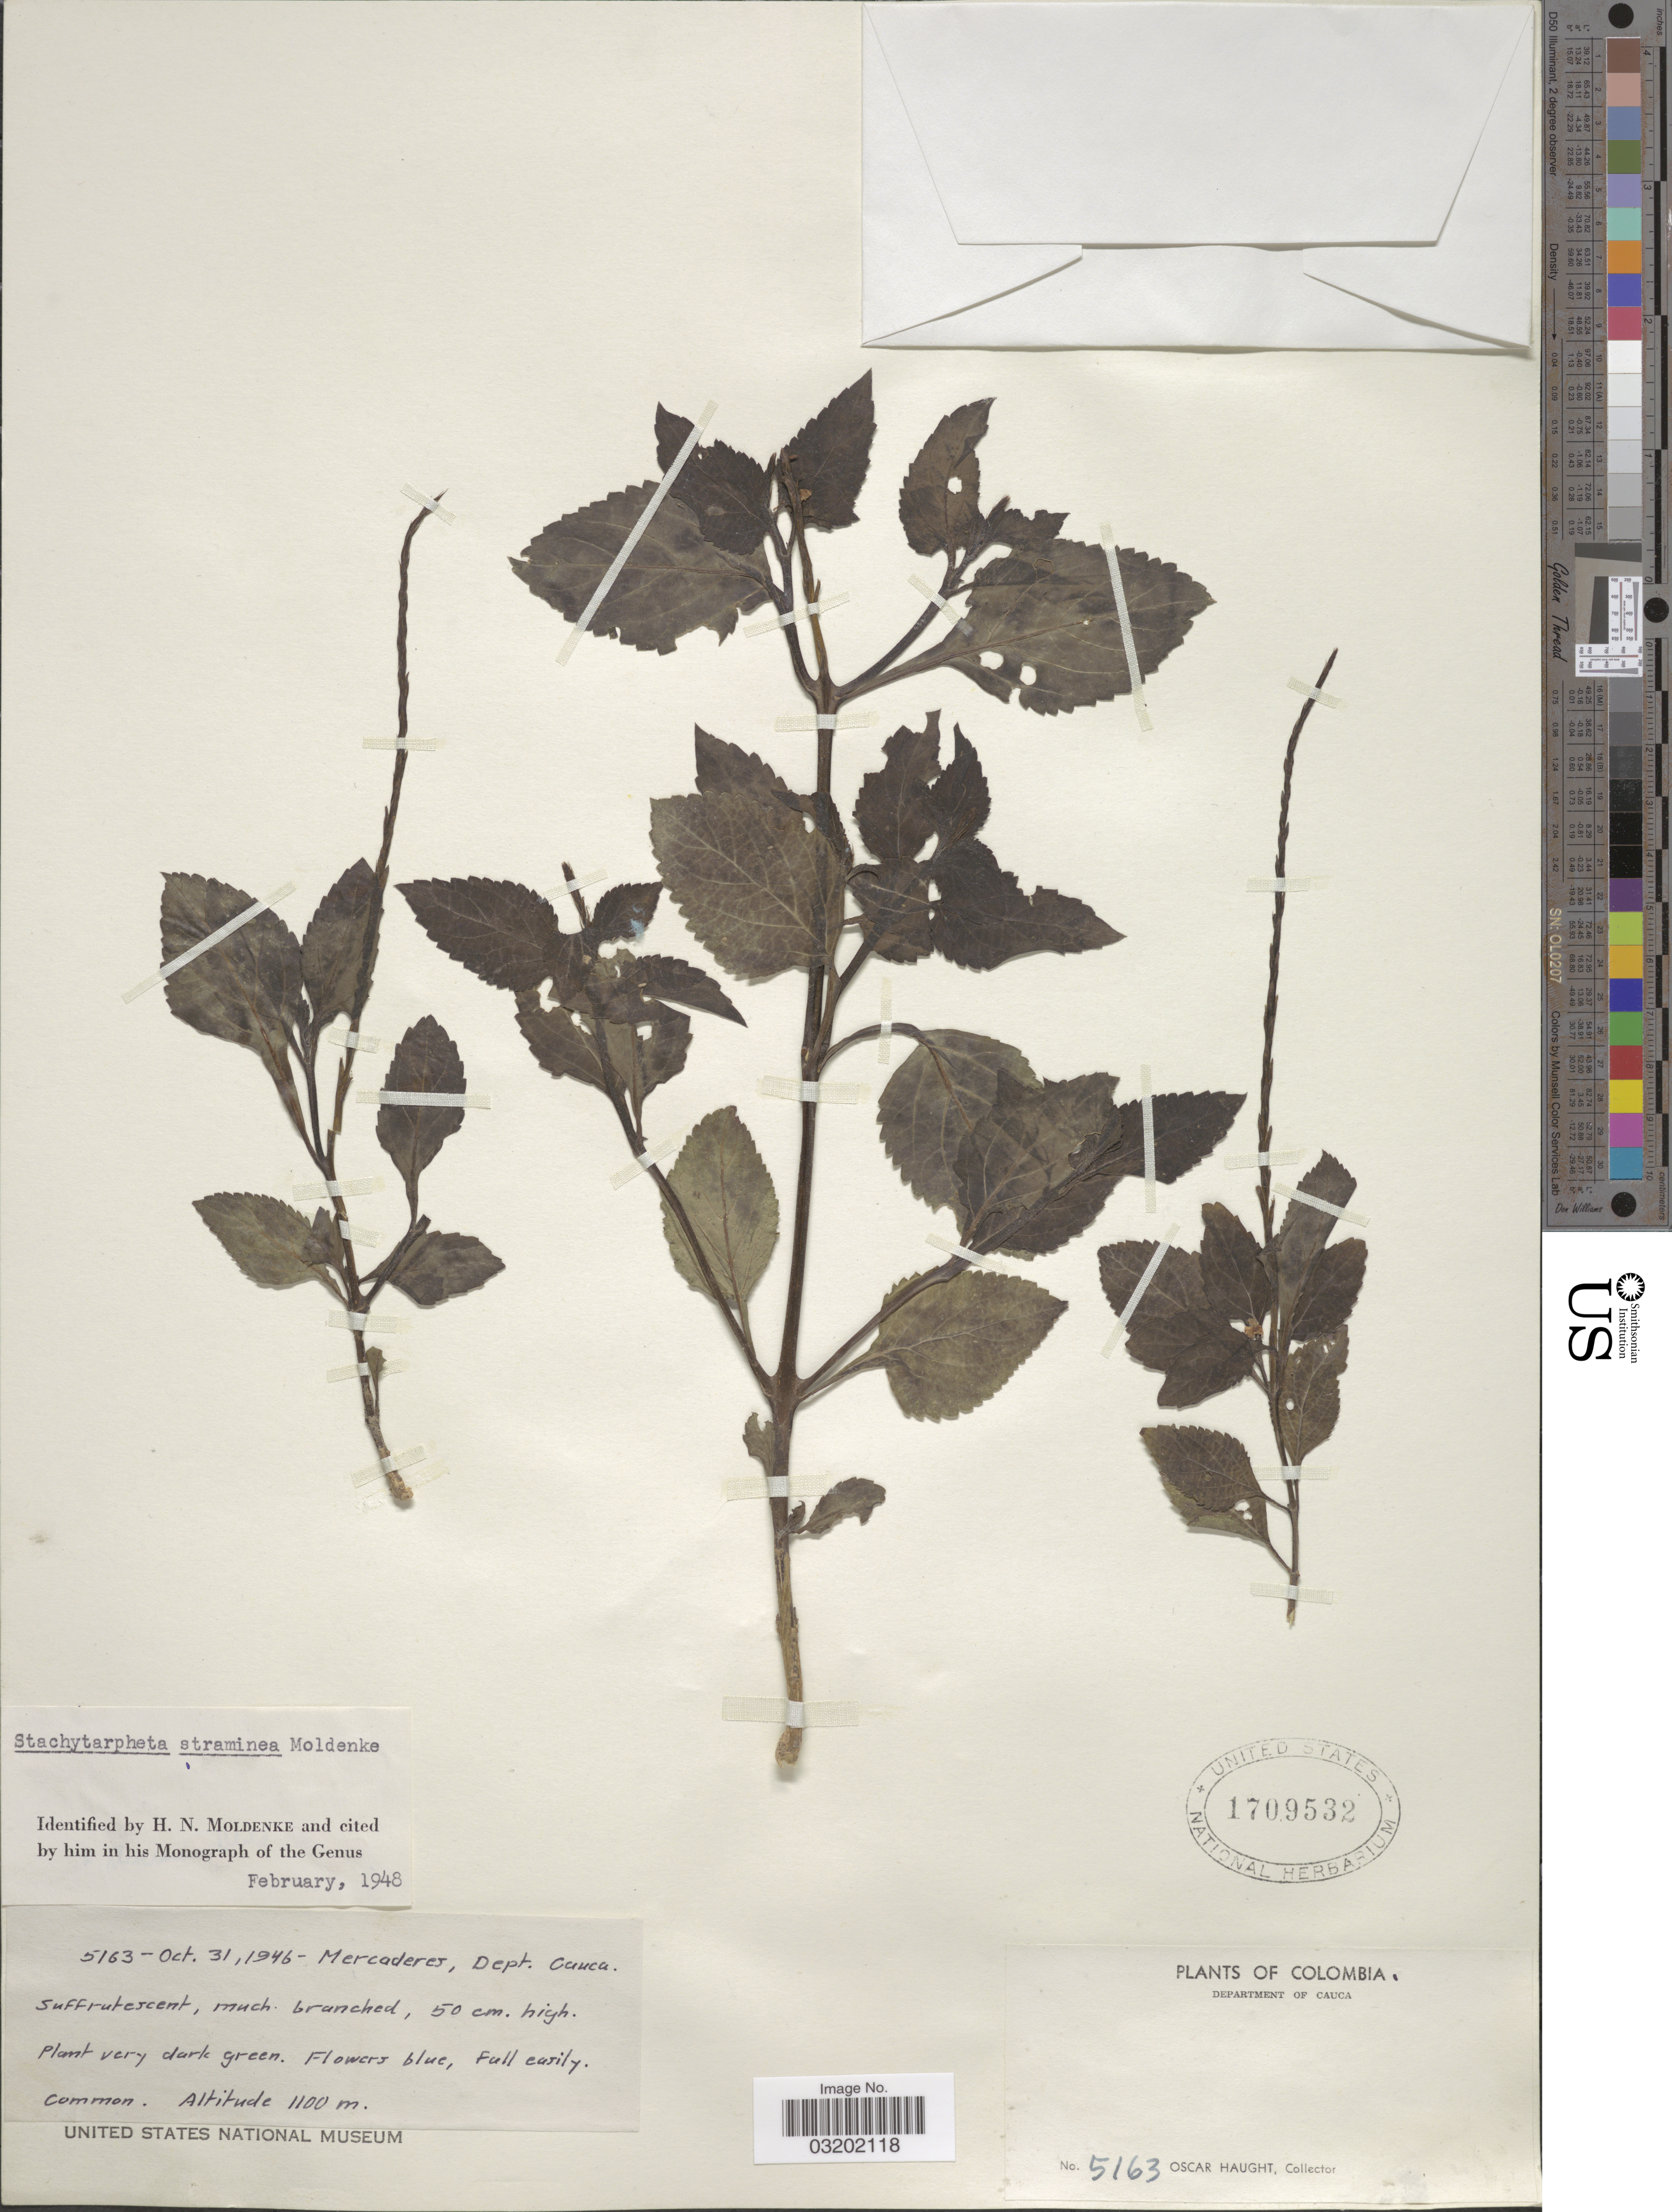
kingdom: Plantae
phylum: Tracheophyta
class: Magnoliopsida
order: Lamiales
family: Verbenaceae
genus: Stachytarpheta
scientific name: Stachytarpheta straminea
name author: Moldenke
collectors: O. L. Haught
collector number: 5163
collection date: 1946-10-31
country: Colombia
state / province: Cauca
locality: Mercaderes, Department of Cauca.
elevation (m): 1100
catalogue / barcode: US 1709532